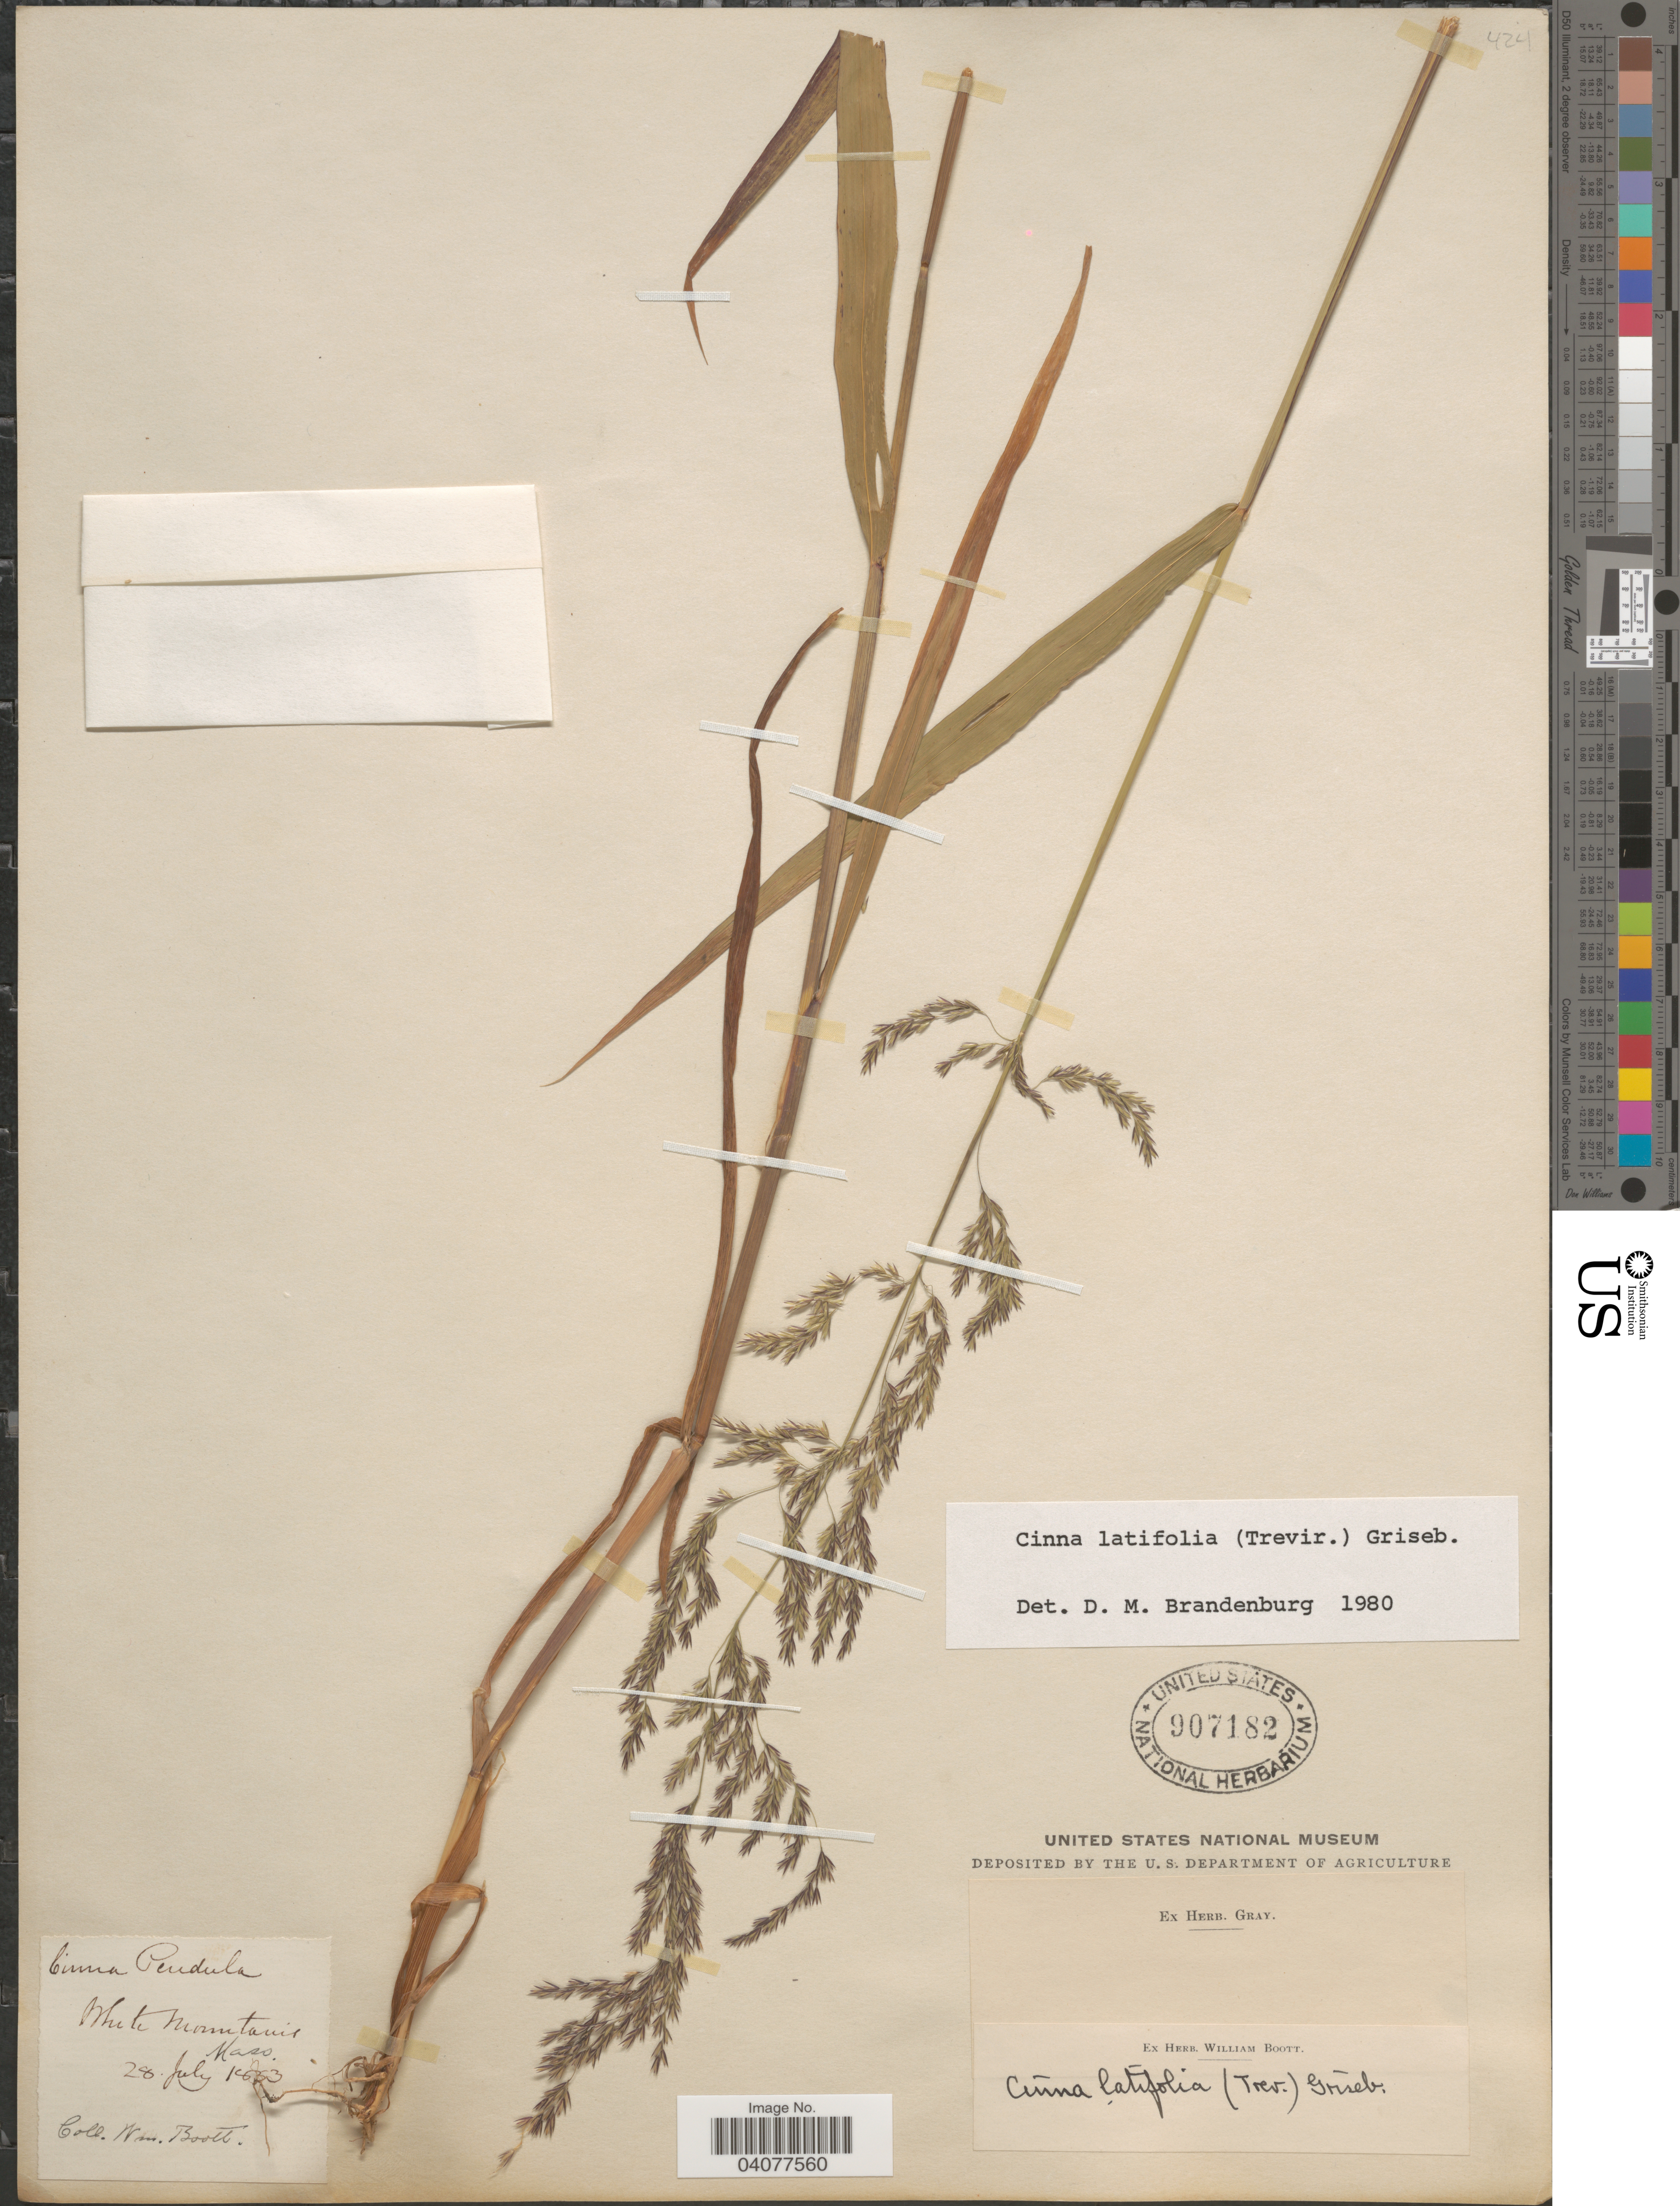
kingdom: Plantae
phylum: Tracheophyta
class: Liliopsida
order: Poales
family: Poaceae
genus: Cinna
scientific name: Cinna latifolia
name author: (Trevir. ex Goeppert) Griseb.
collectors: W. Boott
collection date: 1883-07-28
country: United States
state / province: Massachusetts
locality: White Mountains.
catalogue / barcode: US 907182